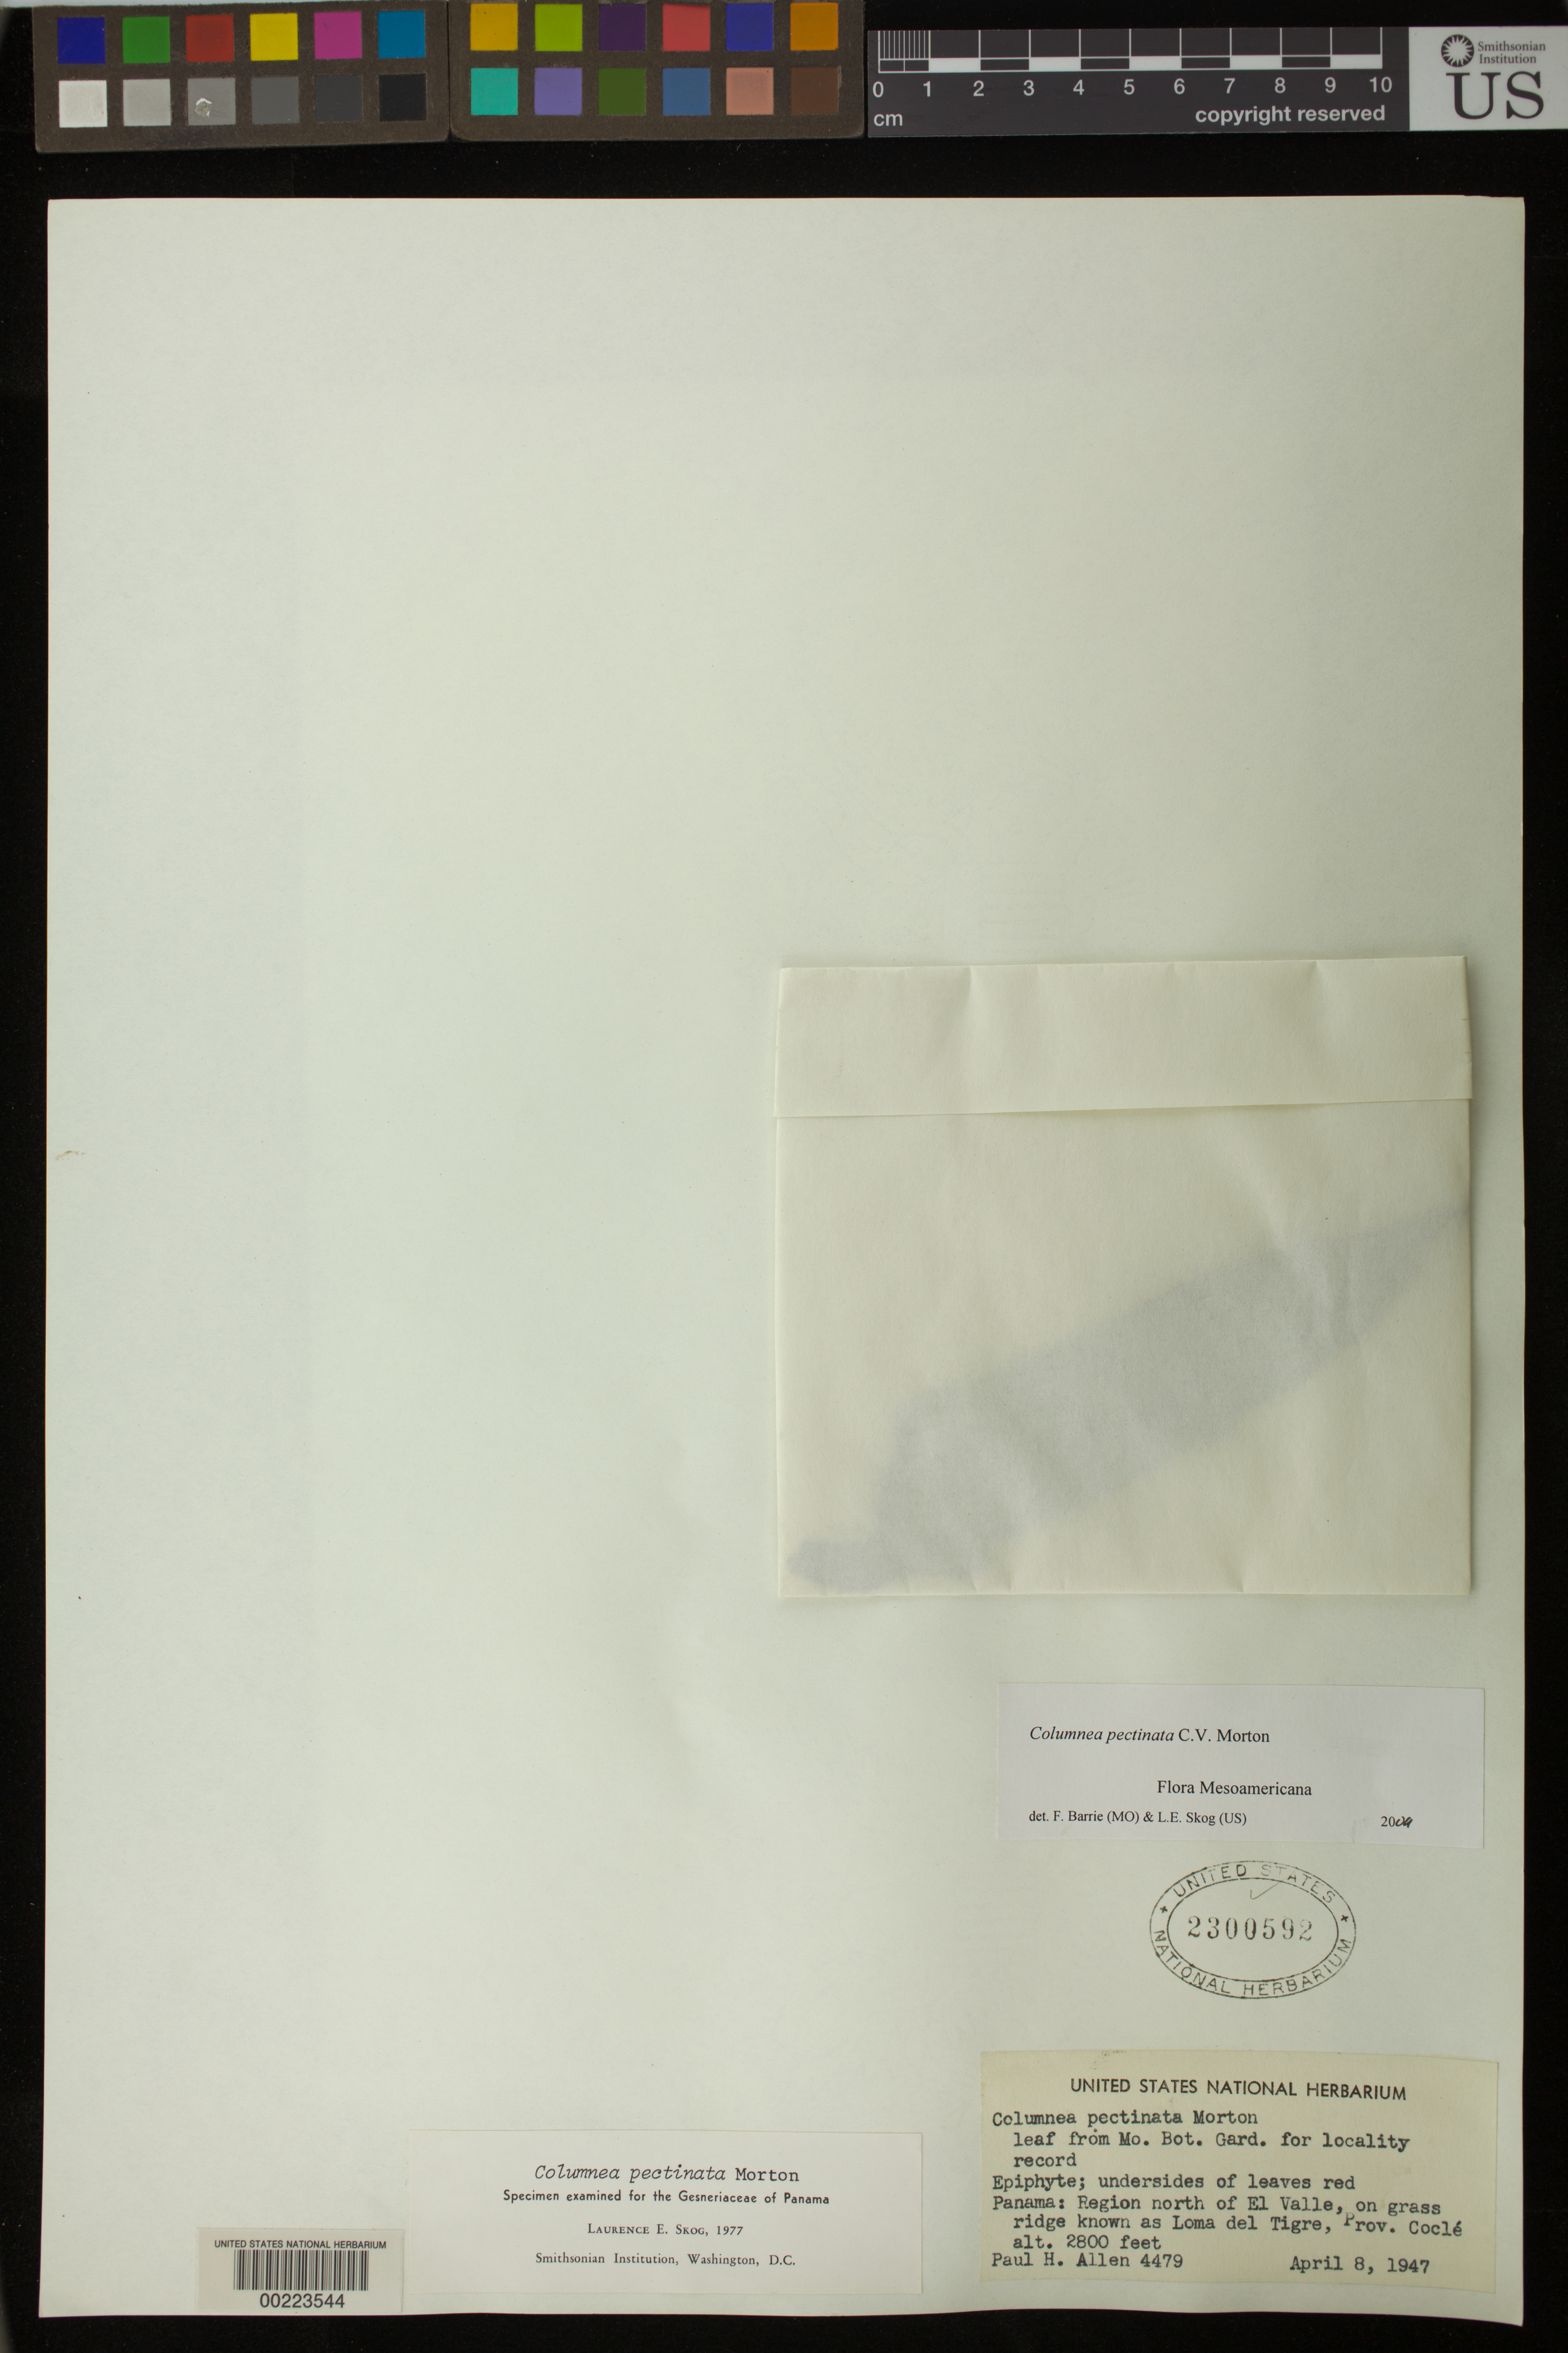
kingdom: Plantae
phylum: Tracheophyta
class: Magnoliopsida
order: Lamiales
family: Gesneriaceae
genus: Columnea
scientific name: Columnea pectinata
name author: C.V. Morton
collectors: P. H. Allen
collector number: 4479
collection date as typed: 08 Apr 1947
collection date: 1947-04-08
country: Panama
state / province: Coclé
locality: Region N of El Valle, on grass ridge known as Loma del Tigre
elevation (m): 853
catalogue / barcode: US 2300592